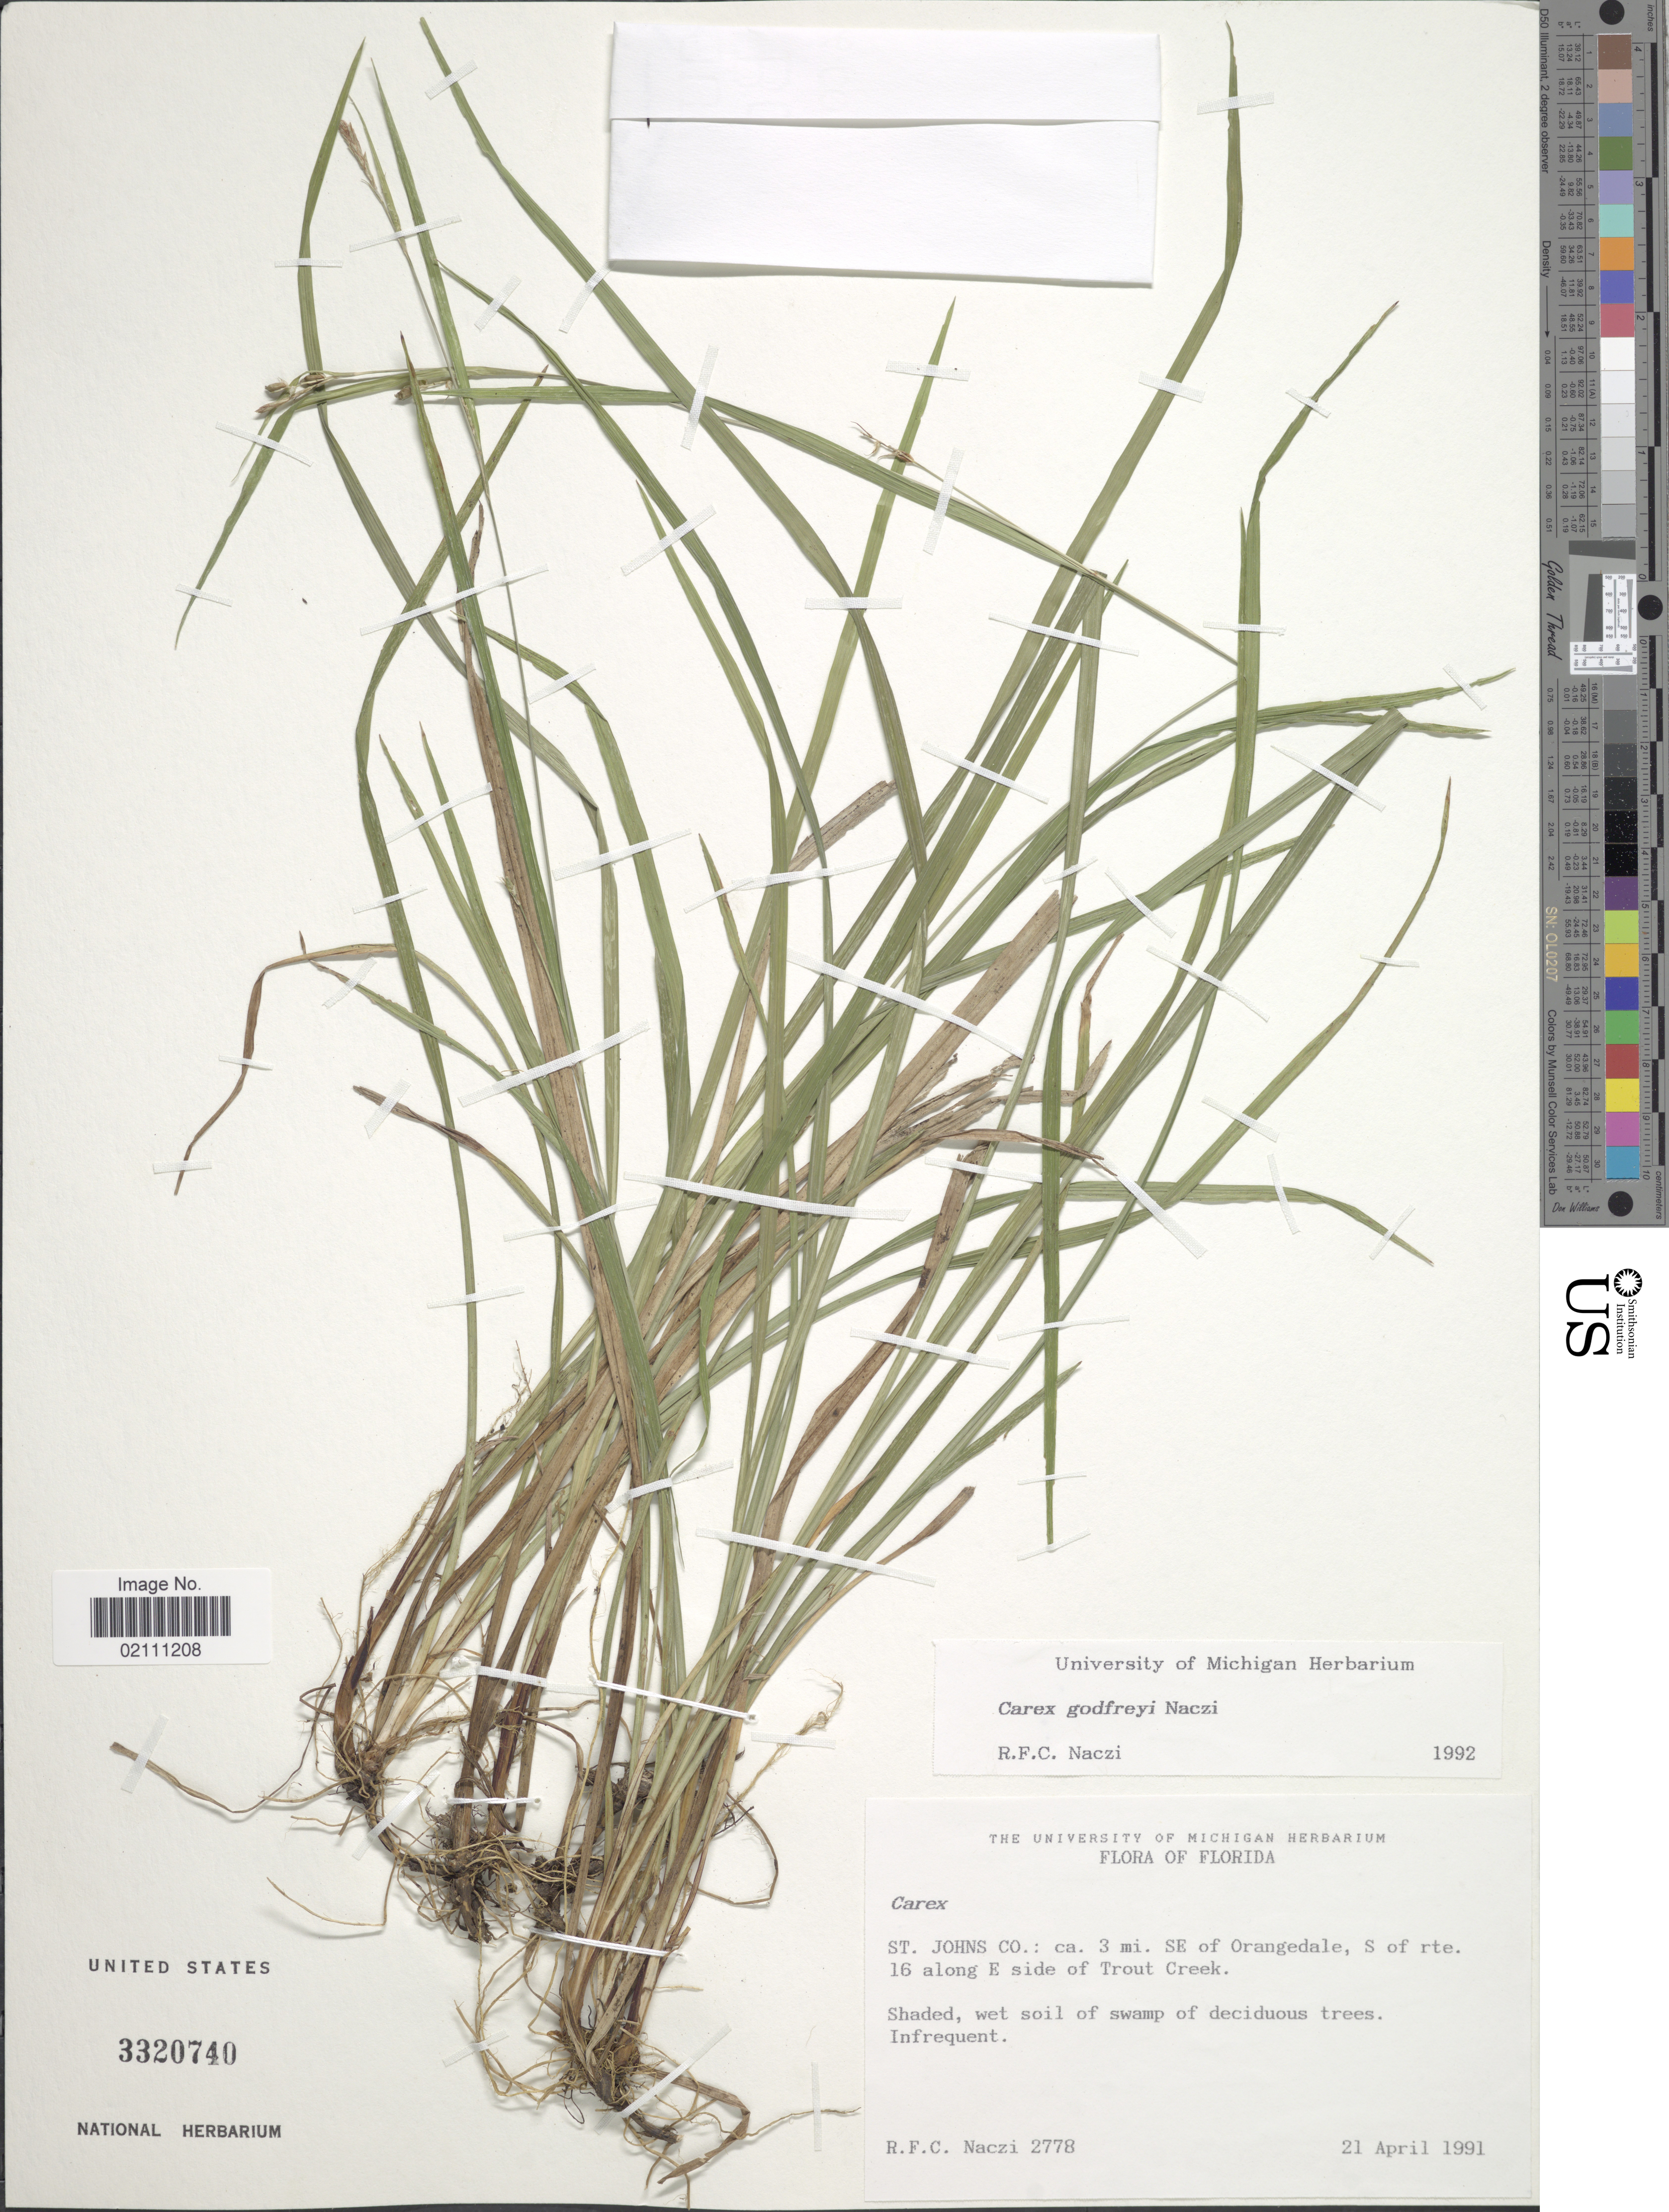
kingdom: Plantae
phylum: Tracheophyta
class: Liliopsida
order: Poales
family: Cyperaceae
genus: Carex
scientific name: Carex godfreyi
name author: Naczi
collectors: R. F. C. Naczi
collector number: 2778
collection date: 1991-04-21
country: United States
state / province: Florida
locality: St. Johns Co.: 3 mi. SE of Orangedale, S of rte. 16 along E side of Trout Creek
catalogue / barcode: US 3320740